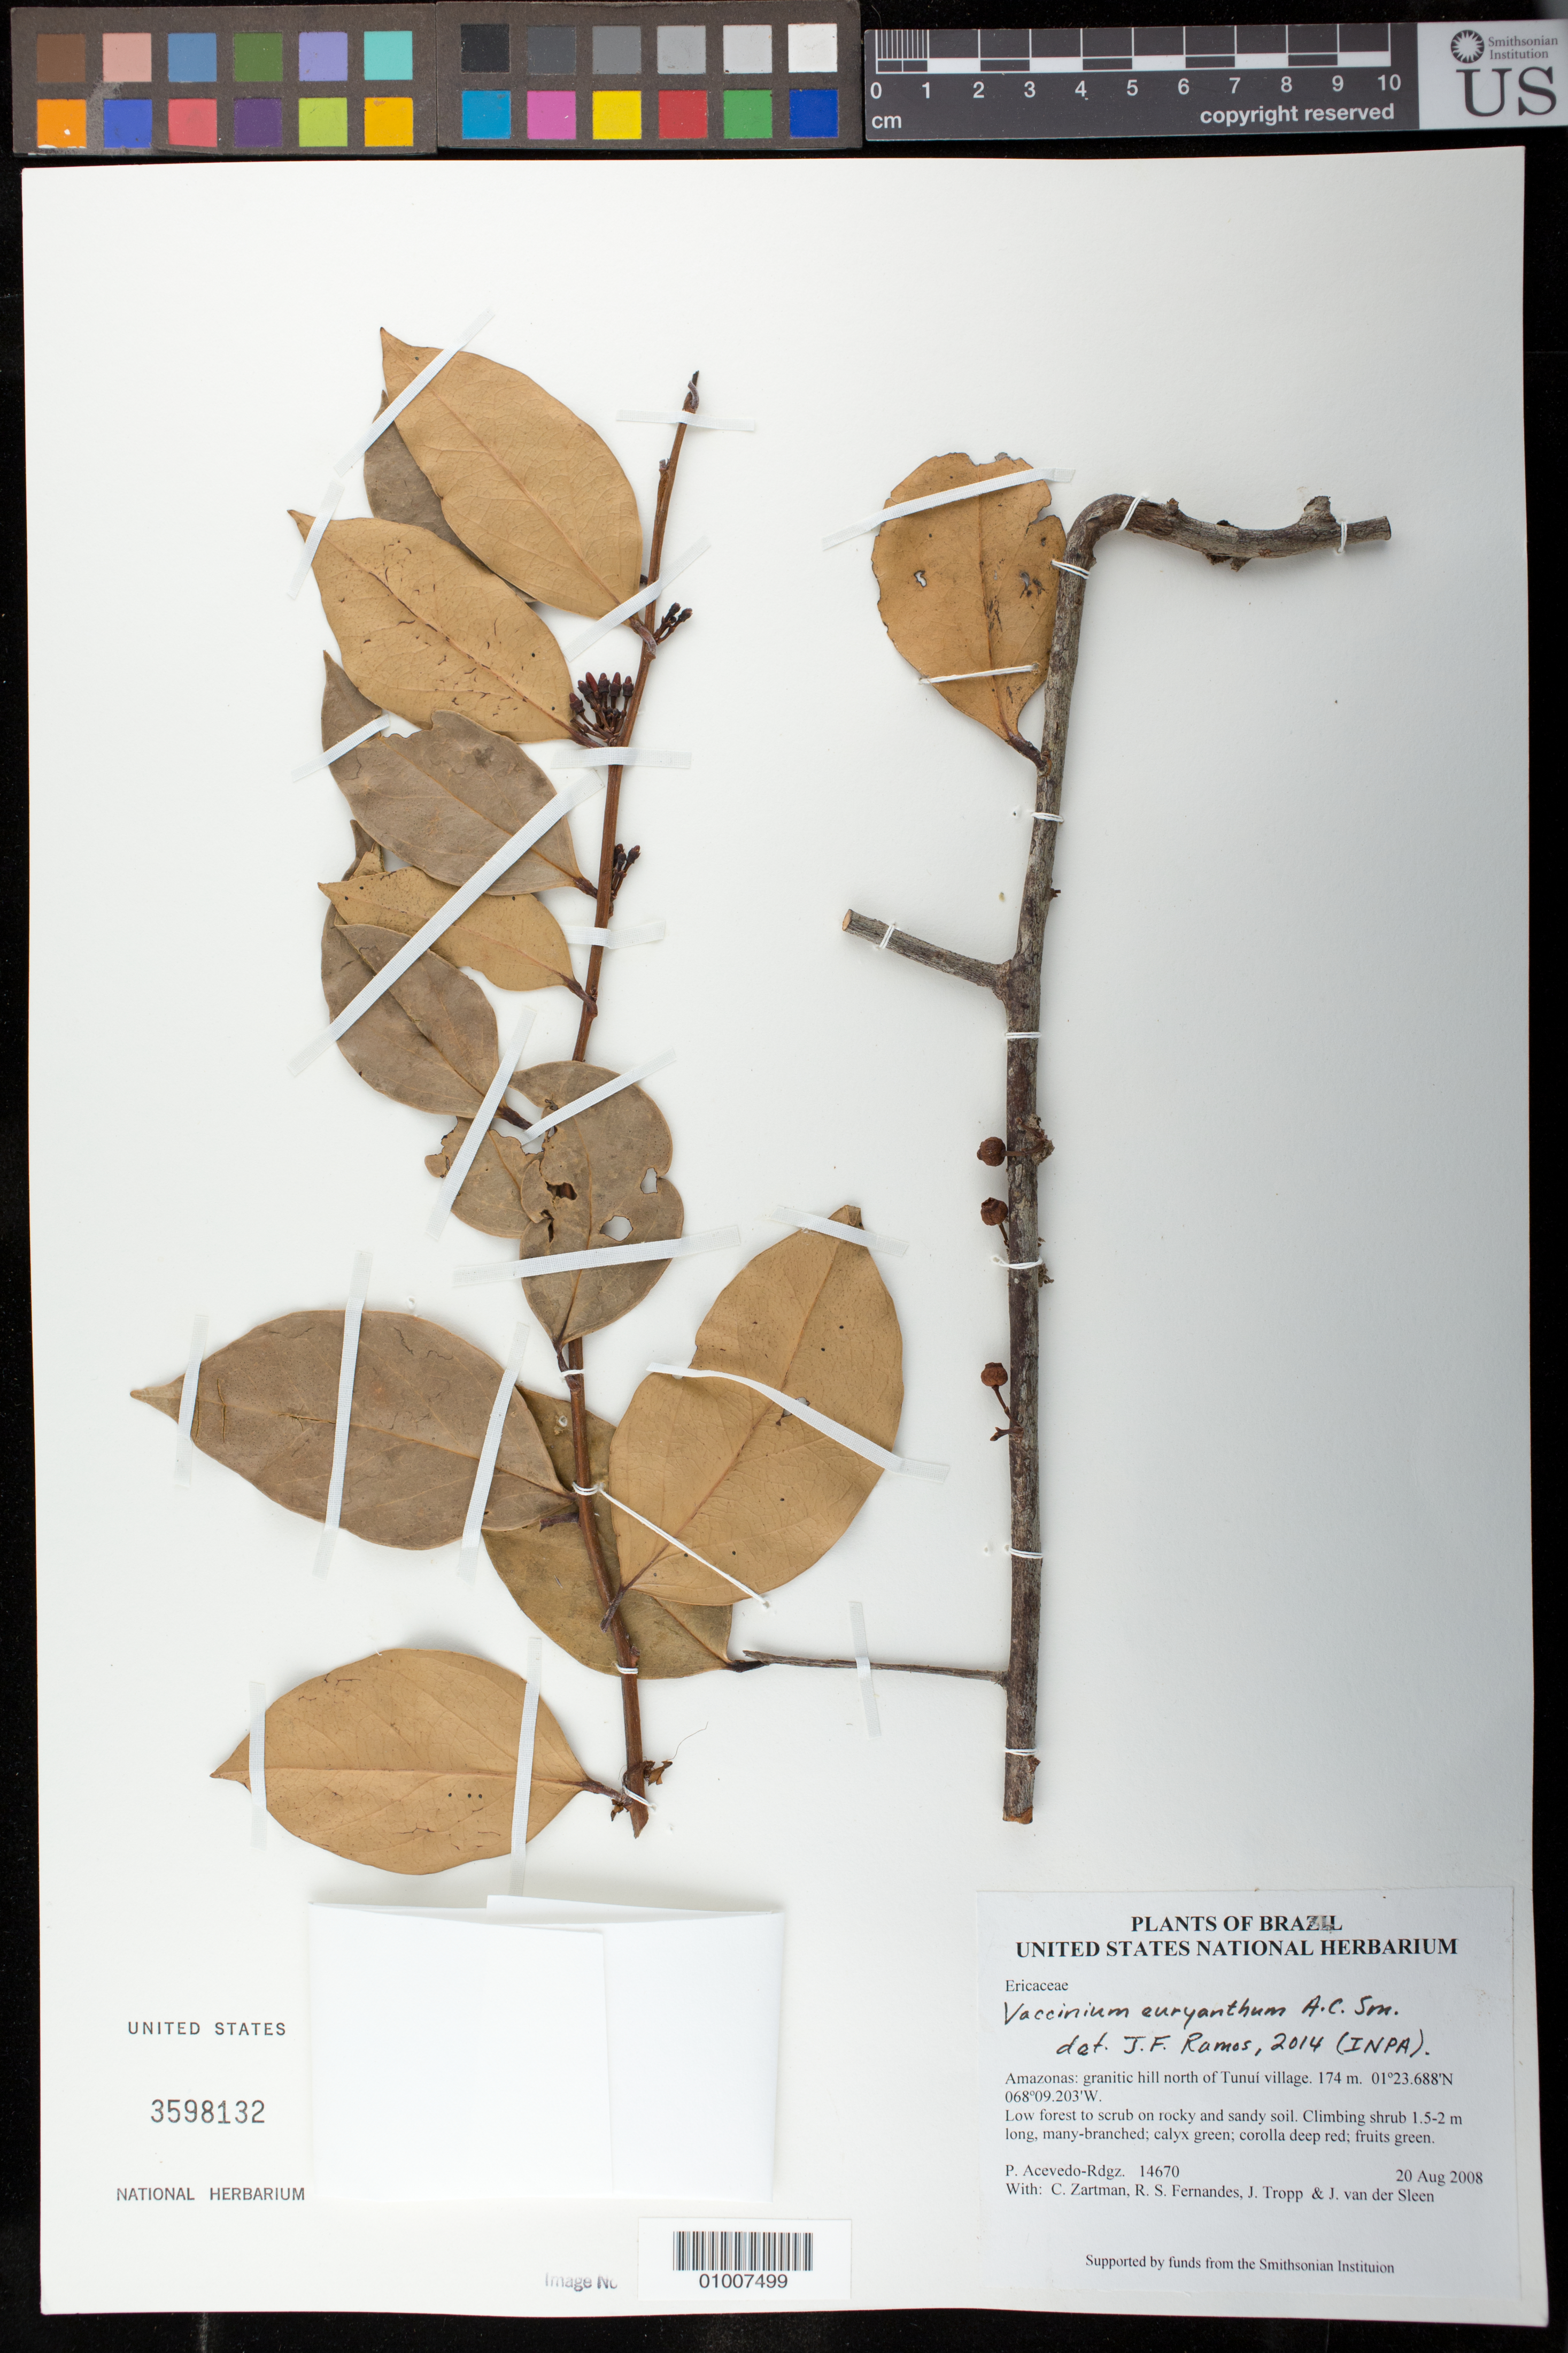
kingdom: Plantae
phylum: Tracheophyta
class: Magnoliopsida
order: Ericales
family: Ericaceae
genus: Vaccinium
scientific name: Vaccinium euryanthum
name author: A.C. Sm.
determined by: Ramos, J. F.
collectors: P. Acevedo-Rodr., C. Zartman, R. Fernandes, J. Tropp & J. Sleen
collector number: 14670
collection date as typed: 20 Aug 2008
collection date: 2008-08-20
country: Brazil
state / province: Amazonas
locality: Amazonas: granitic hill north of Tunuí village.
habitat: Low forest to scrub on rocky and sandy soil.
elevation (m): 174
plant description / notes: NY, MO, K, F, GH, US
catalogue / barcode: US 3598132